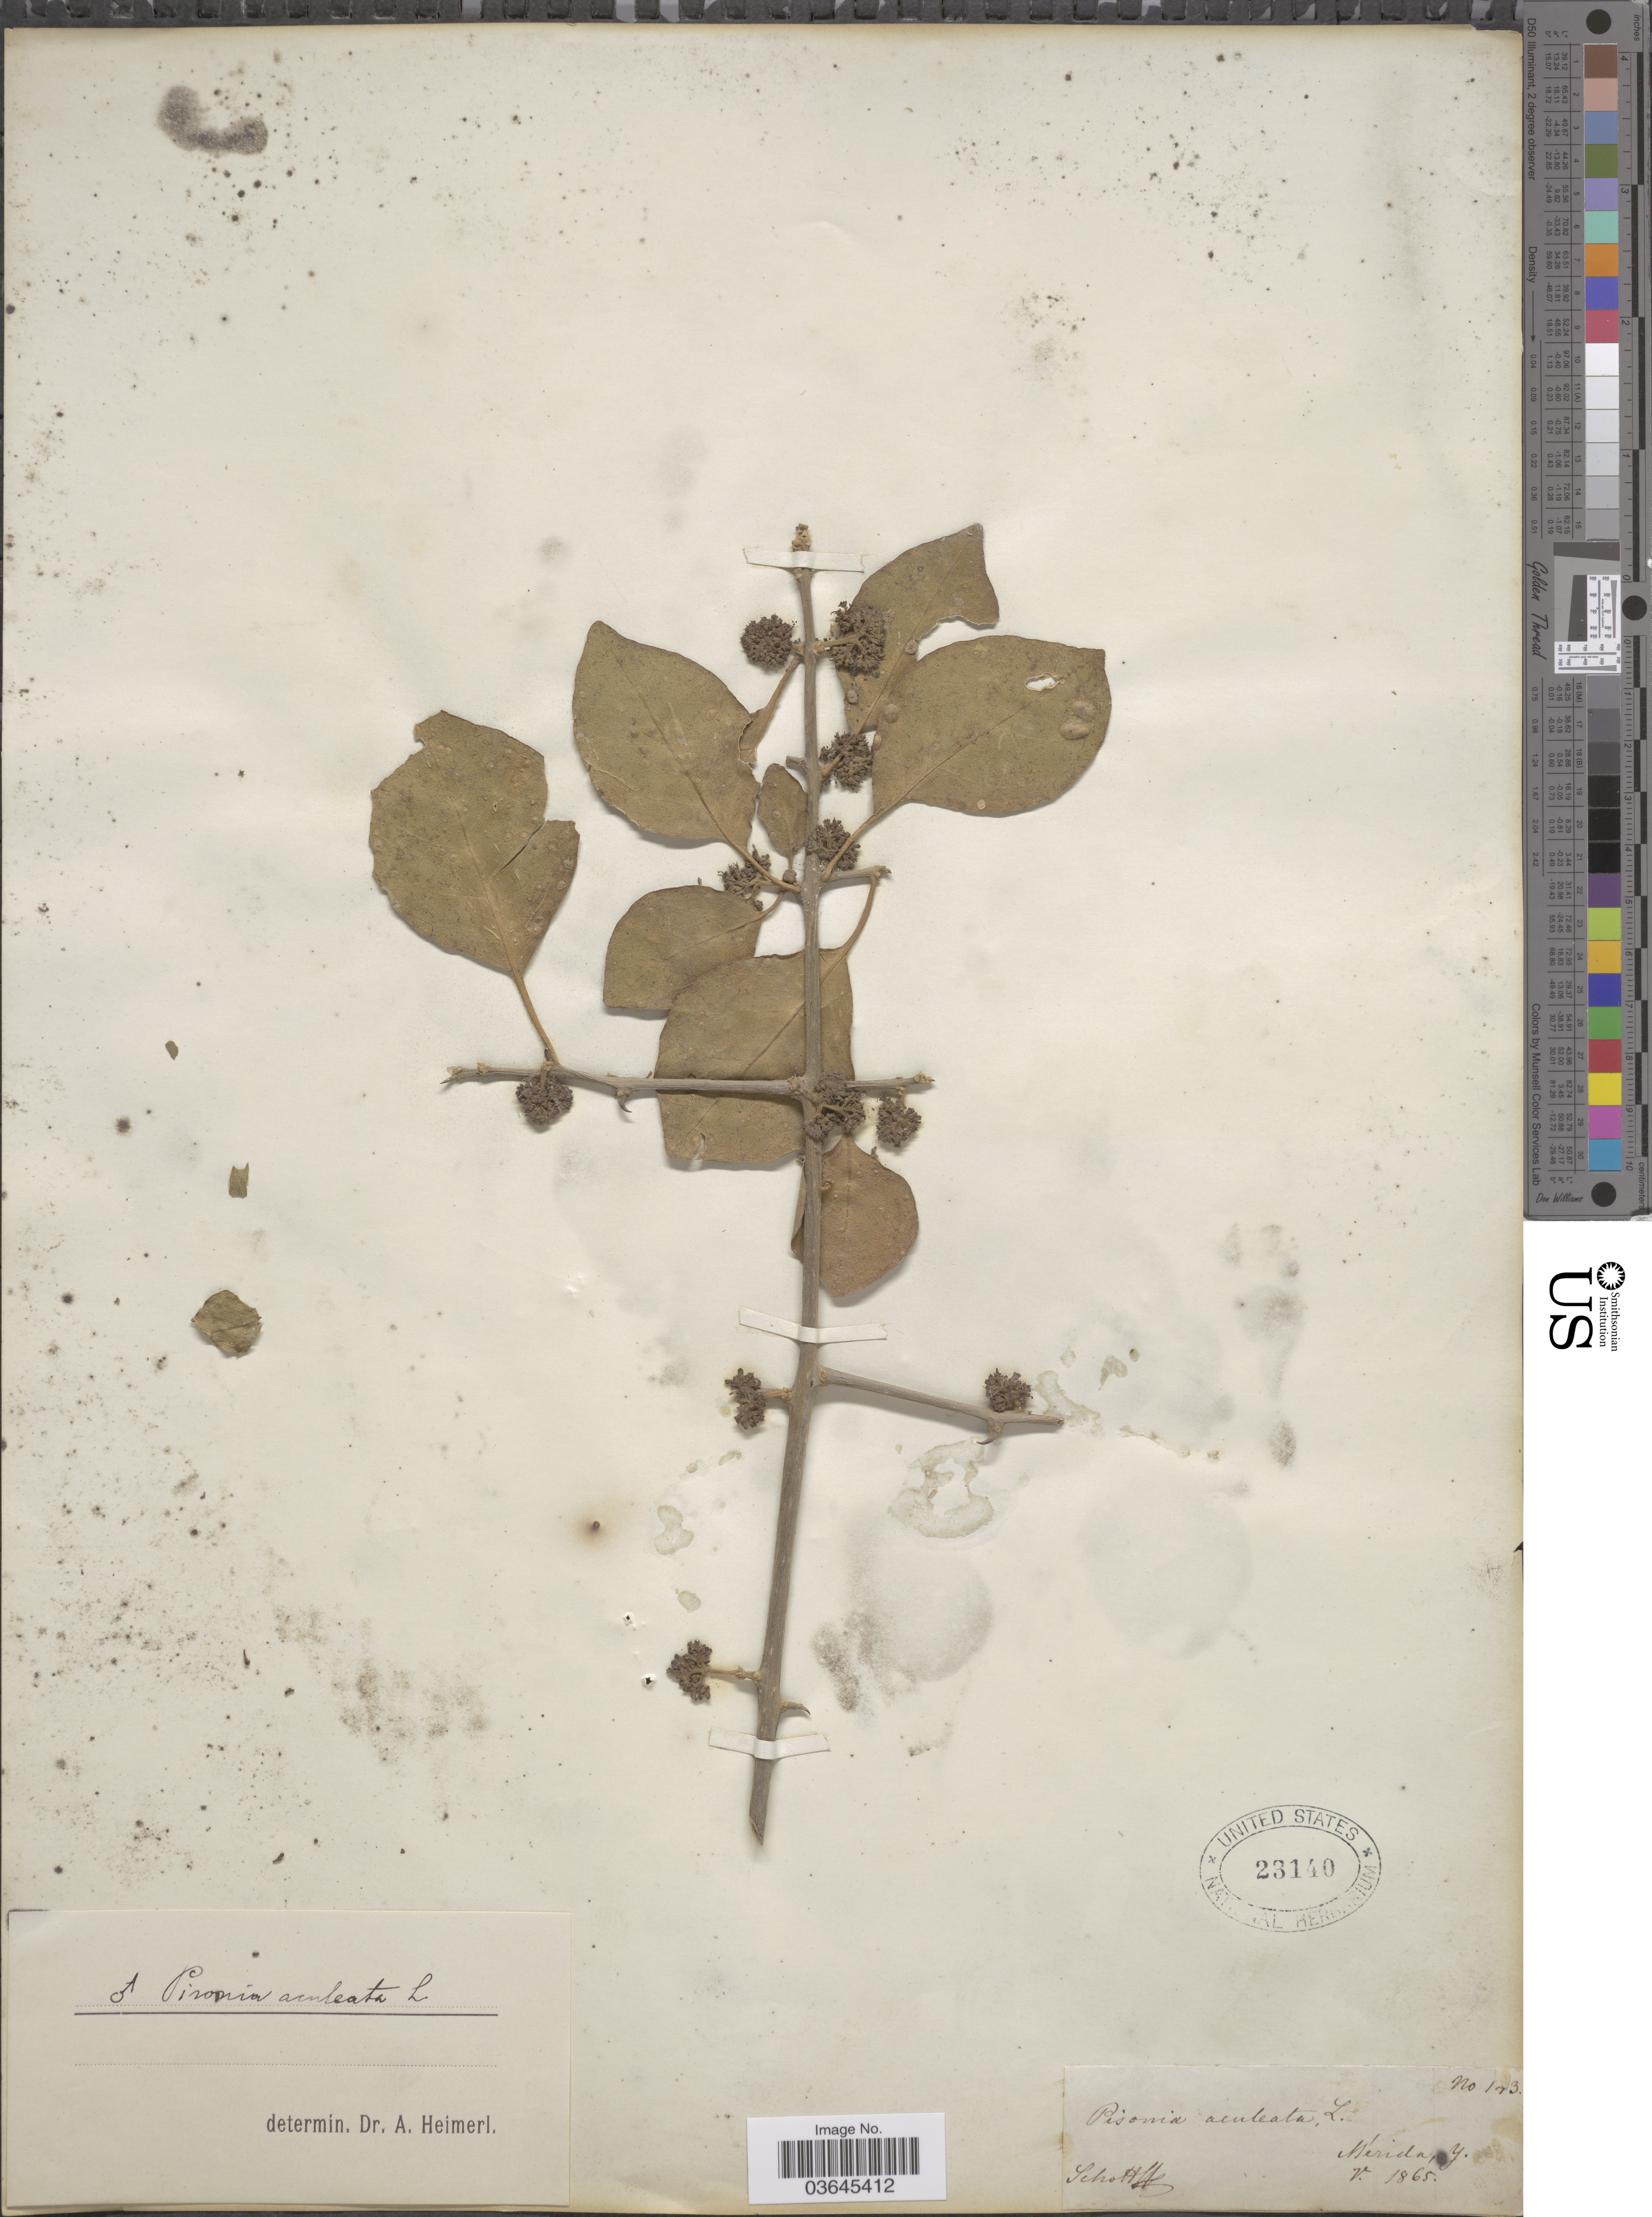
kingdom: Plantae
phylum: Tracheophyta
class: Magnoliopsida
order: Caryophyllales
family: Nyctaginaceae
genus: Pisonia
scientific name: Pisonia aculeata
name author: L.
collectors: -. Schottz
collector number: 143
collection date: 1865-05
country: Venezuela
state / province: Mérida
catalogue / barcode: US 23140